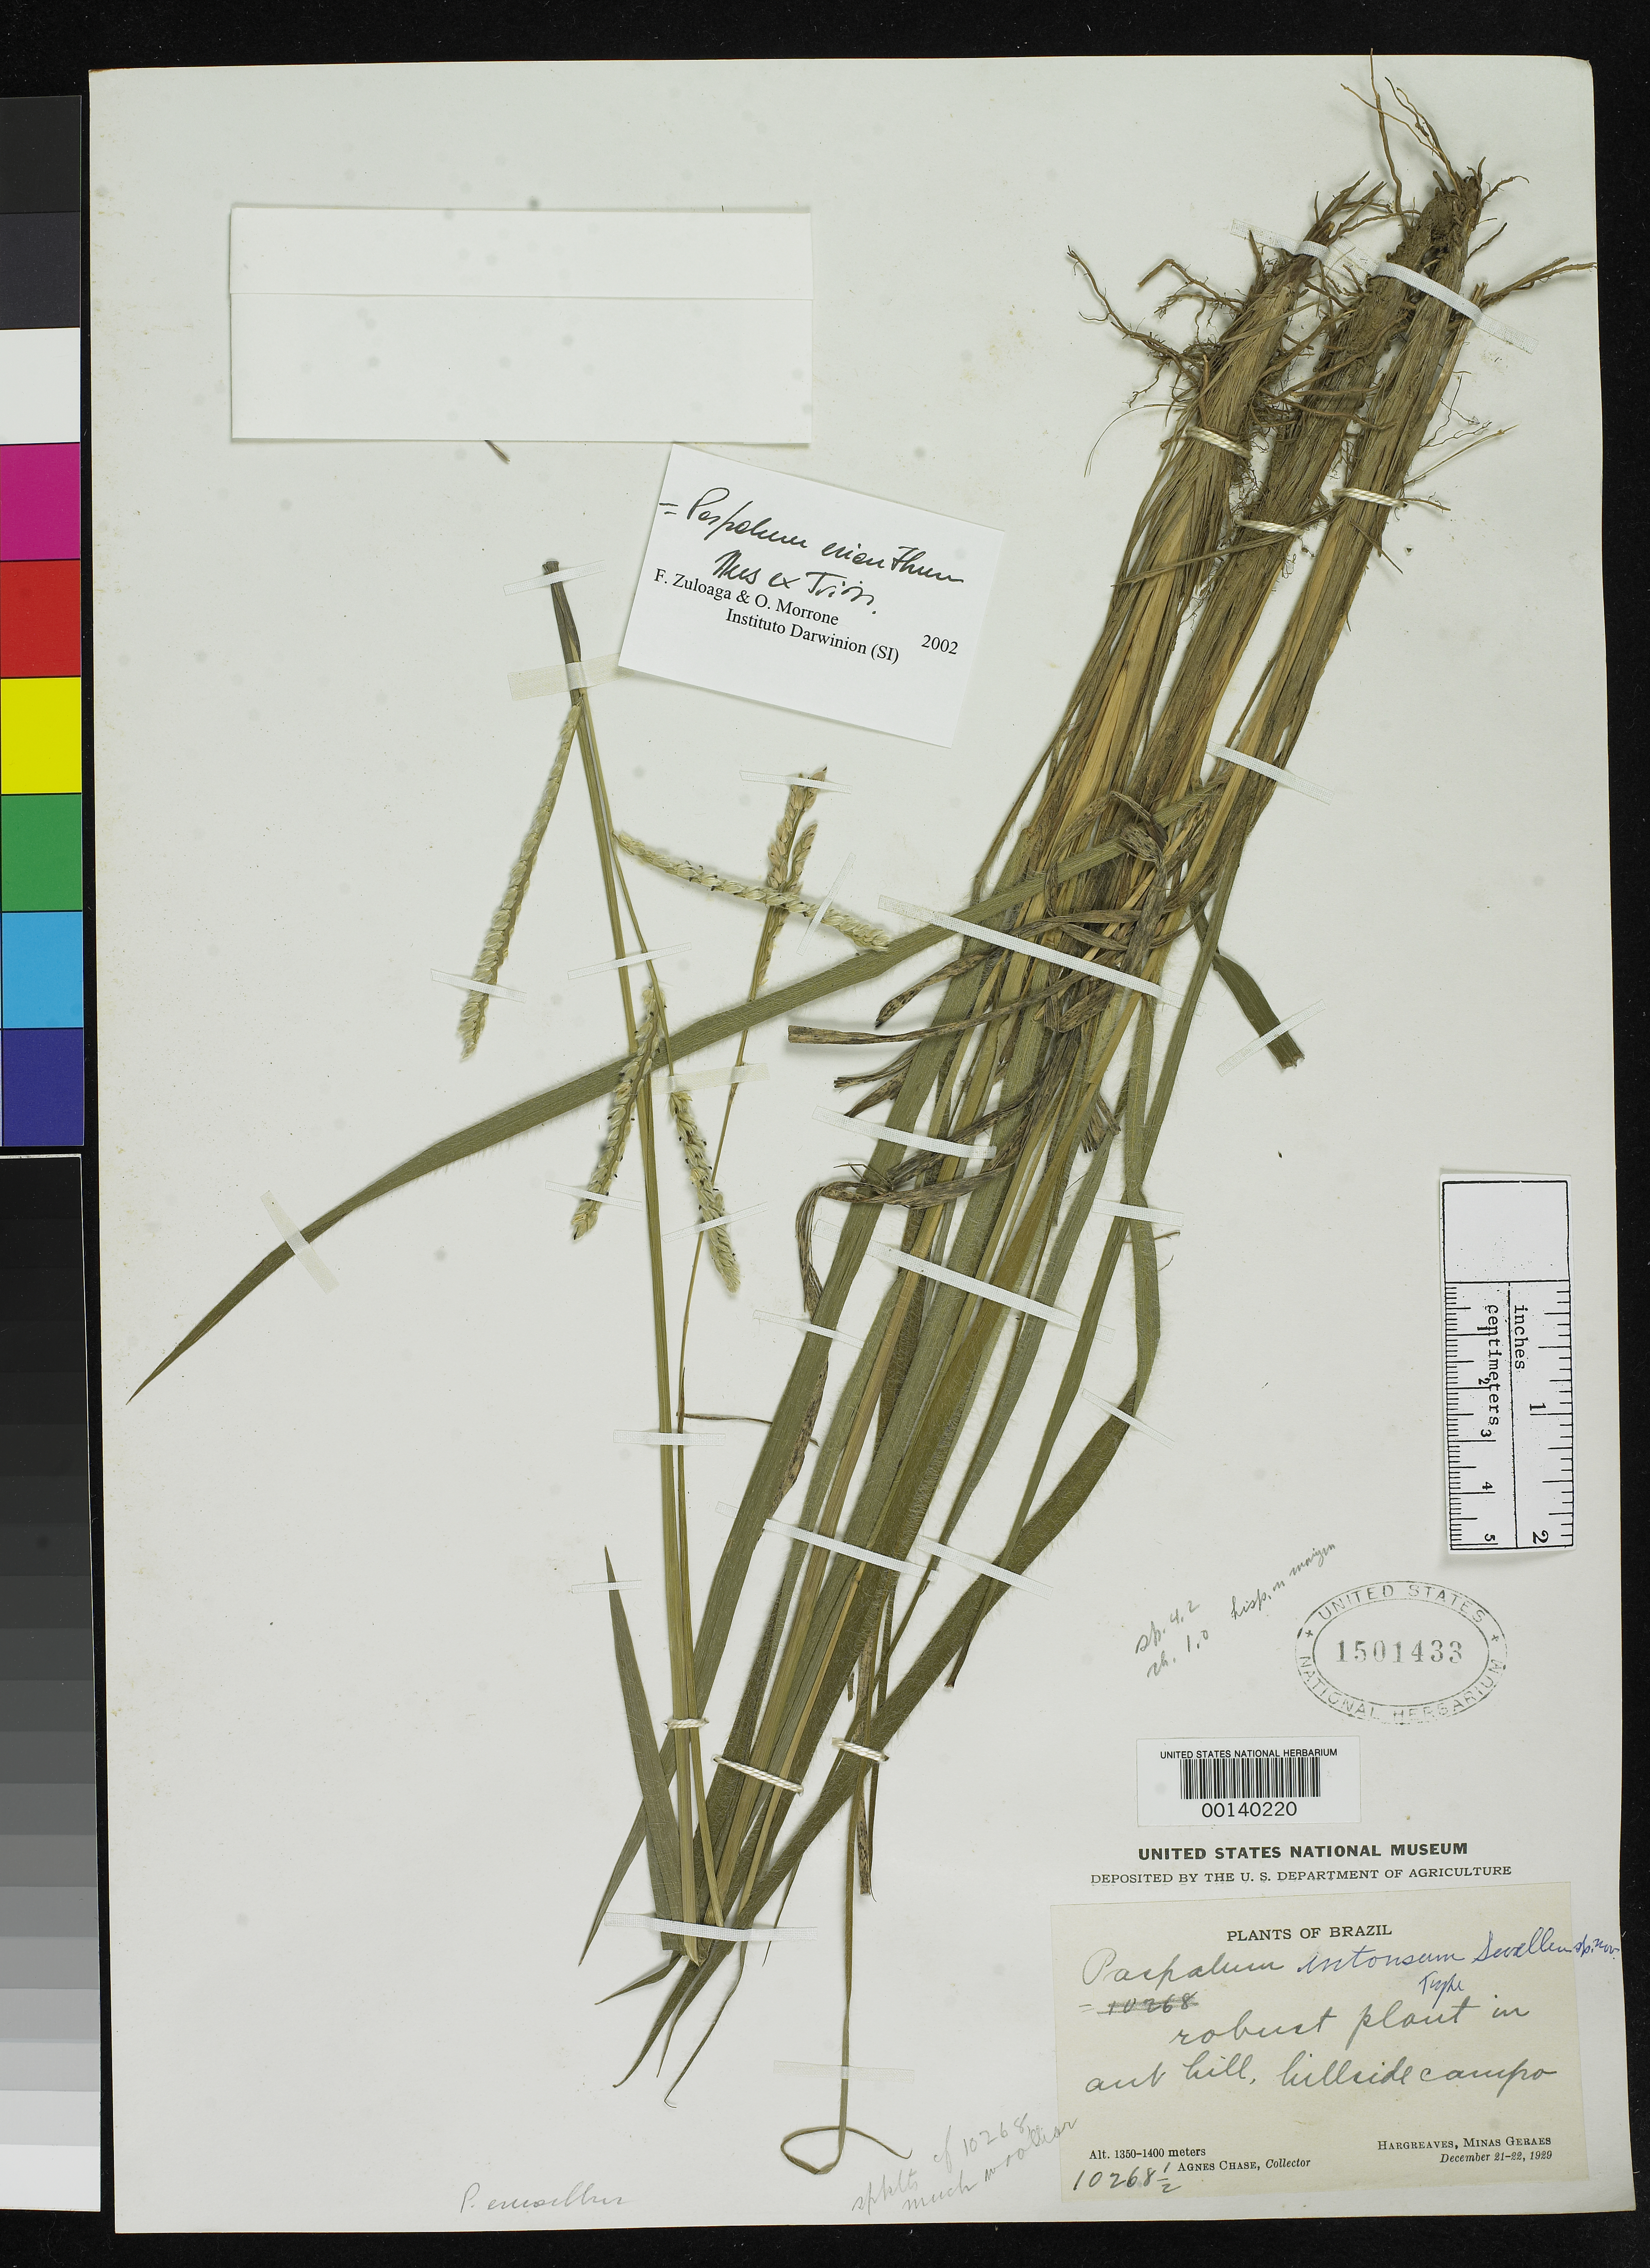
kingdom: Plantae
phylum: Tracheophyta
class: Liliopsida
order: Poales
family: Poaceae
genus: Paspalum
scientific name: Paspalum intonsum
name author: Swallen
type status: Holotype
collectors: A. Chase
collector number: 10268 1/2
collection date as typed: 21 Dec 1929 to 22 Dec 1929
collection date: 1929-12-21/1929-12-22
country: Brazil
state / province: Minas Gerais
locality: Hargreaves.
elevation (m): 1350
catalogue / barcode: US 1501433